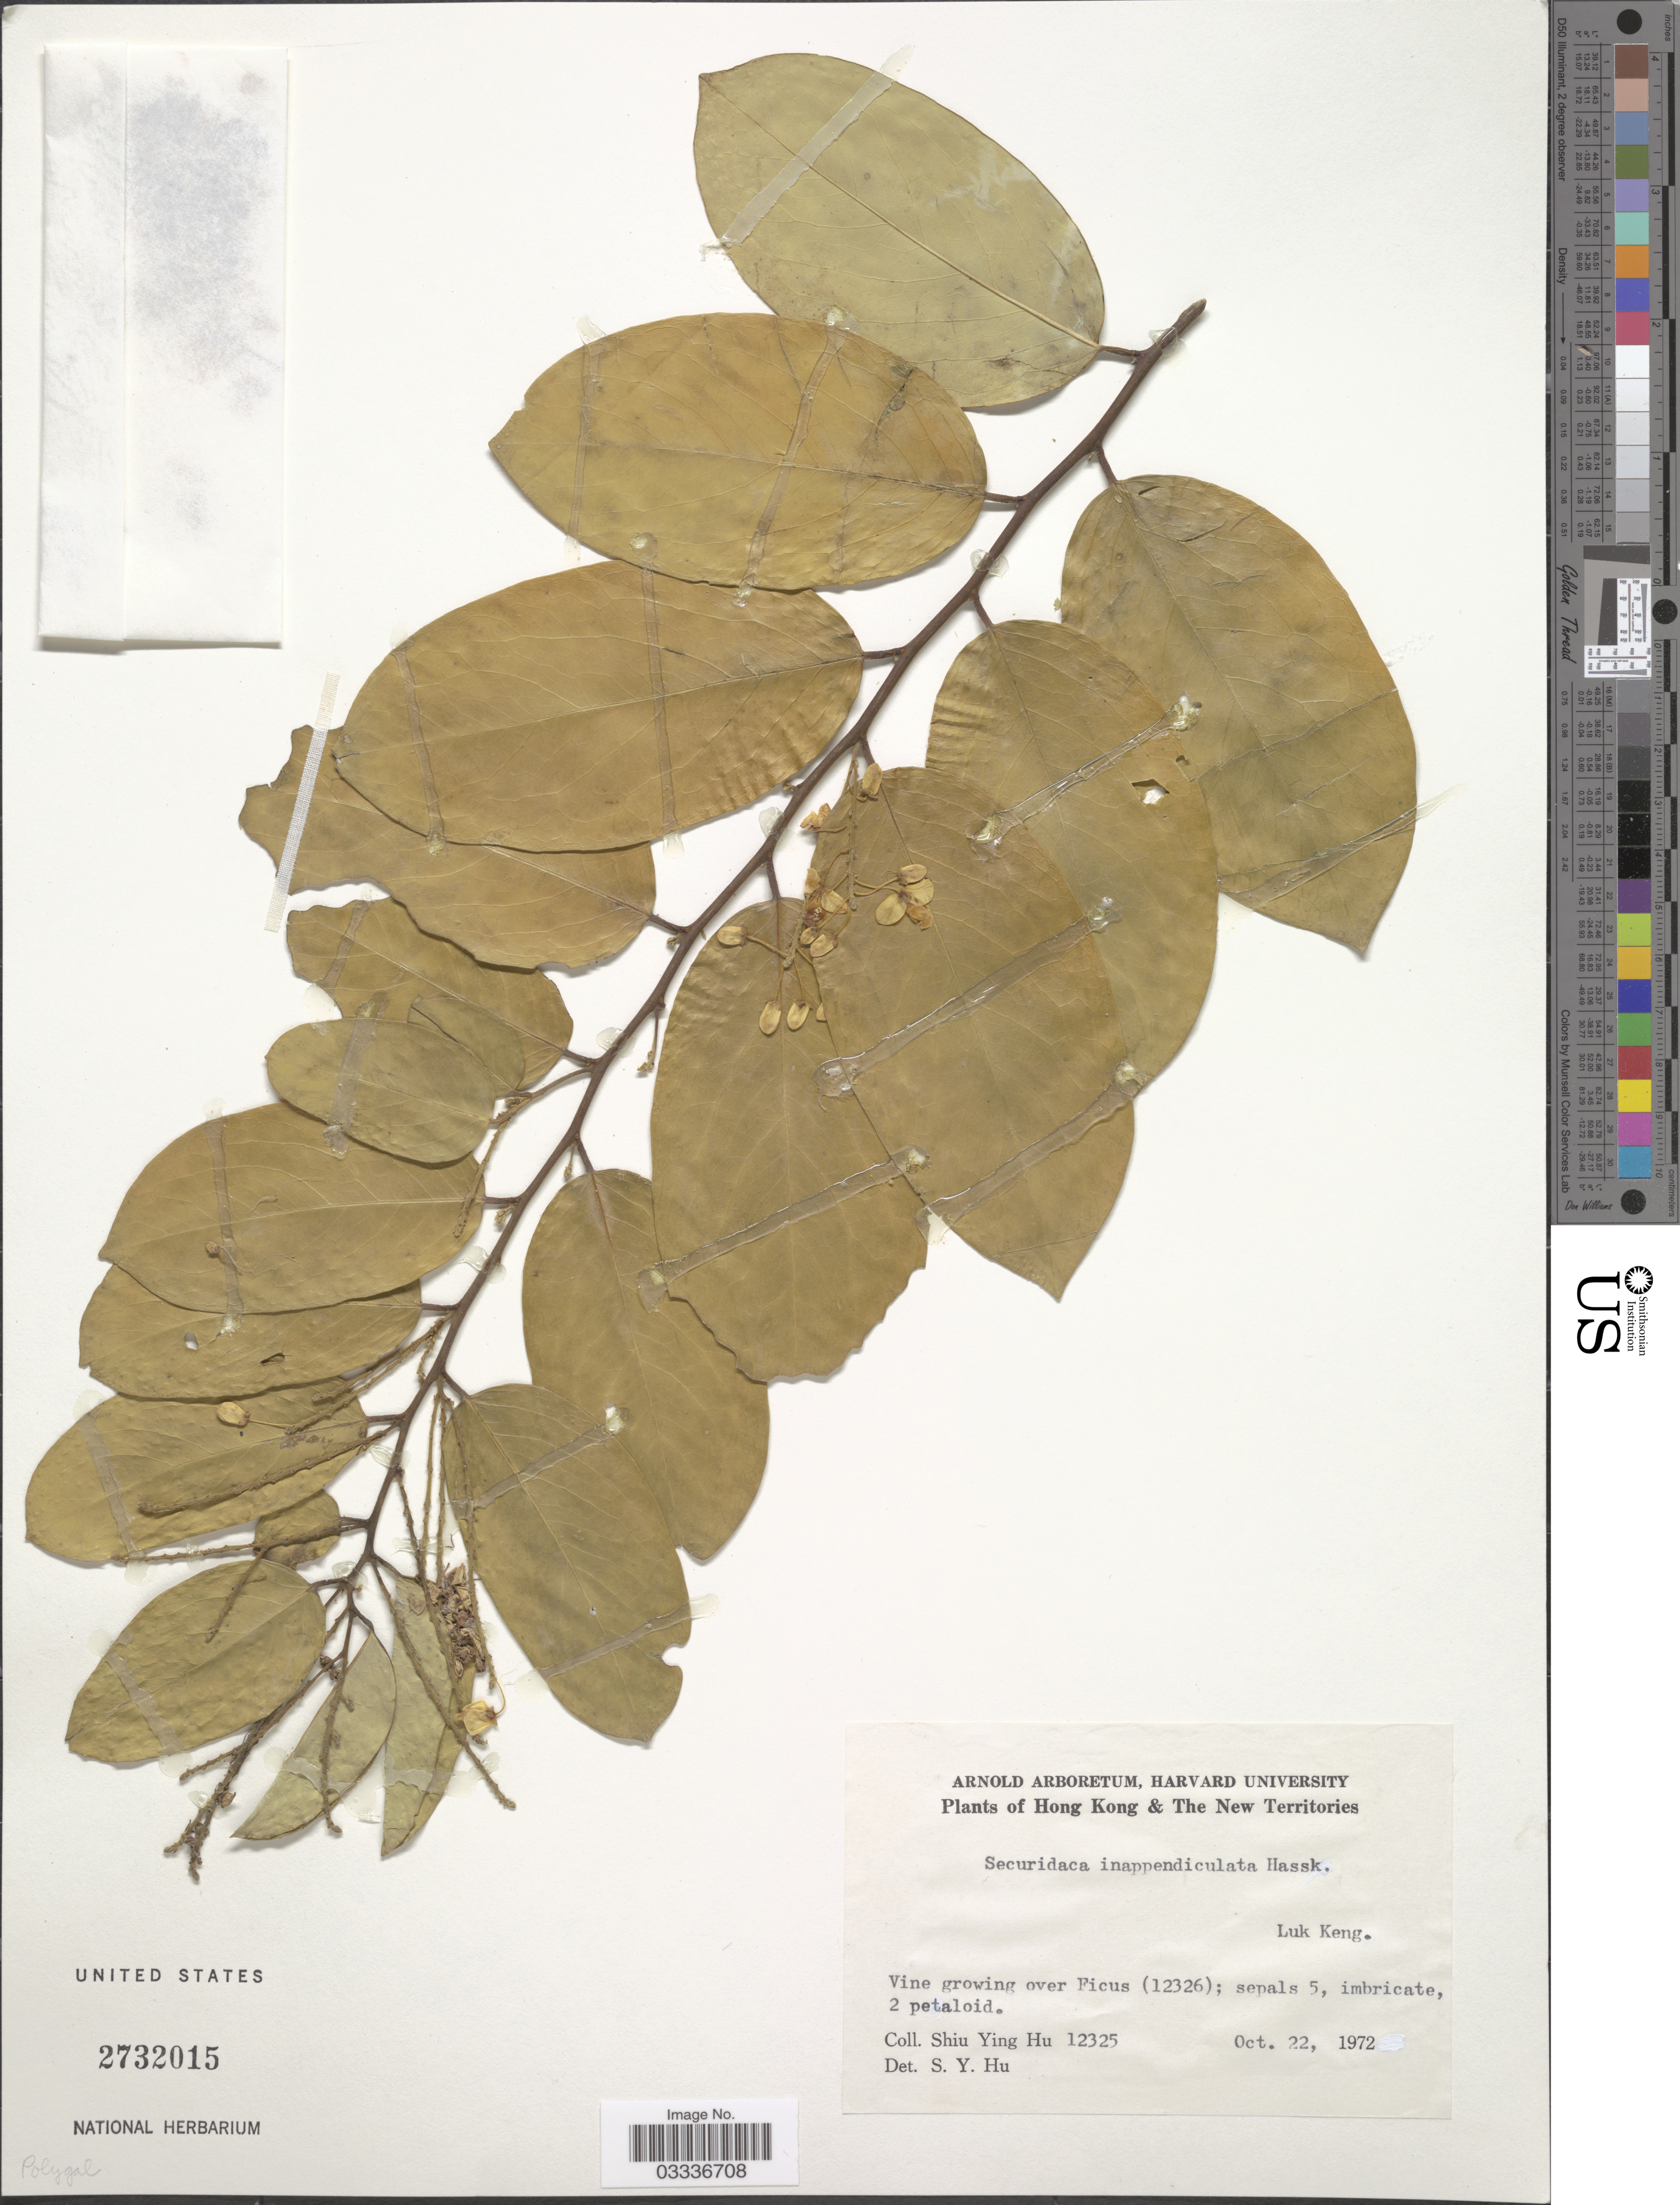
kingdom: Plantae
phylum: Tracheophyta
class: Magnoliopsida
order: Fabales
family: Polygalaceae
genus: Securidaca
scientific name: Securidaca inappendiculata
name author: Hassk.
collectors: S. Y. Hu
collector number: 12325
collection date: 1972-10-22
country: China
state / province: Hong Kong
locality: The New Territories. Luk Keng.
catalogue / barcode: US 2732015